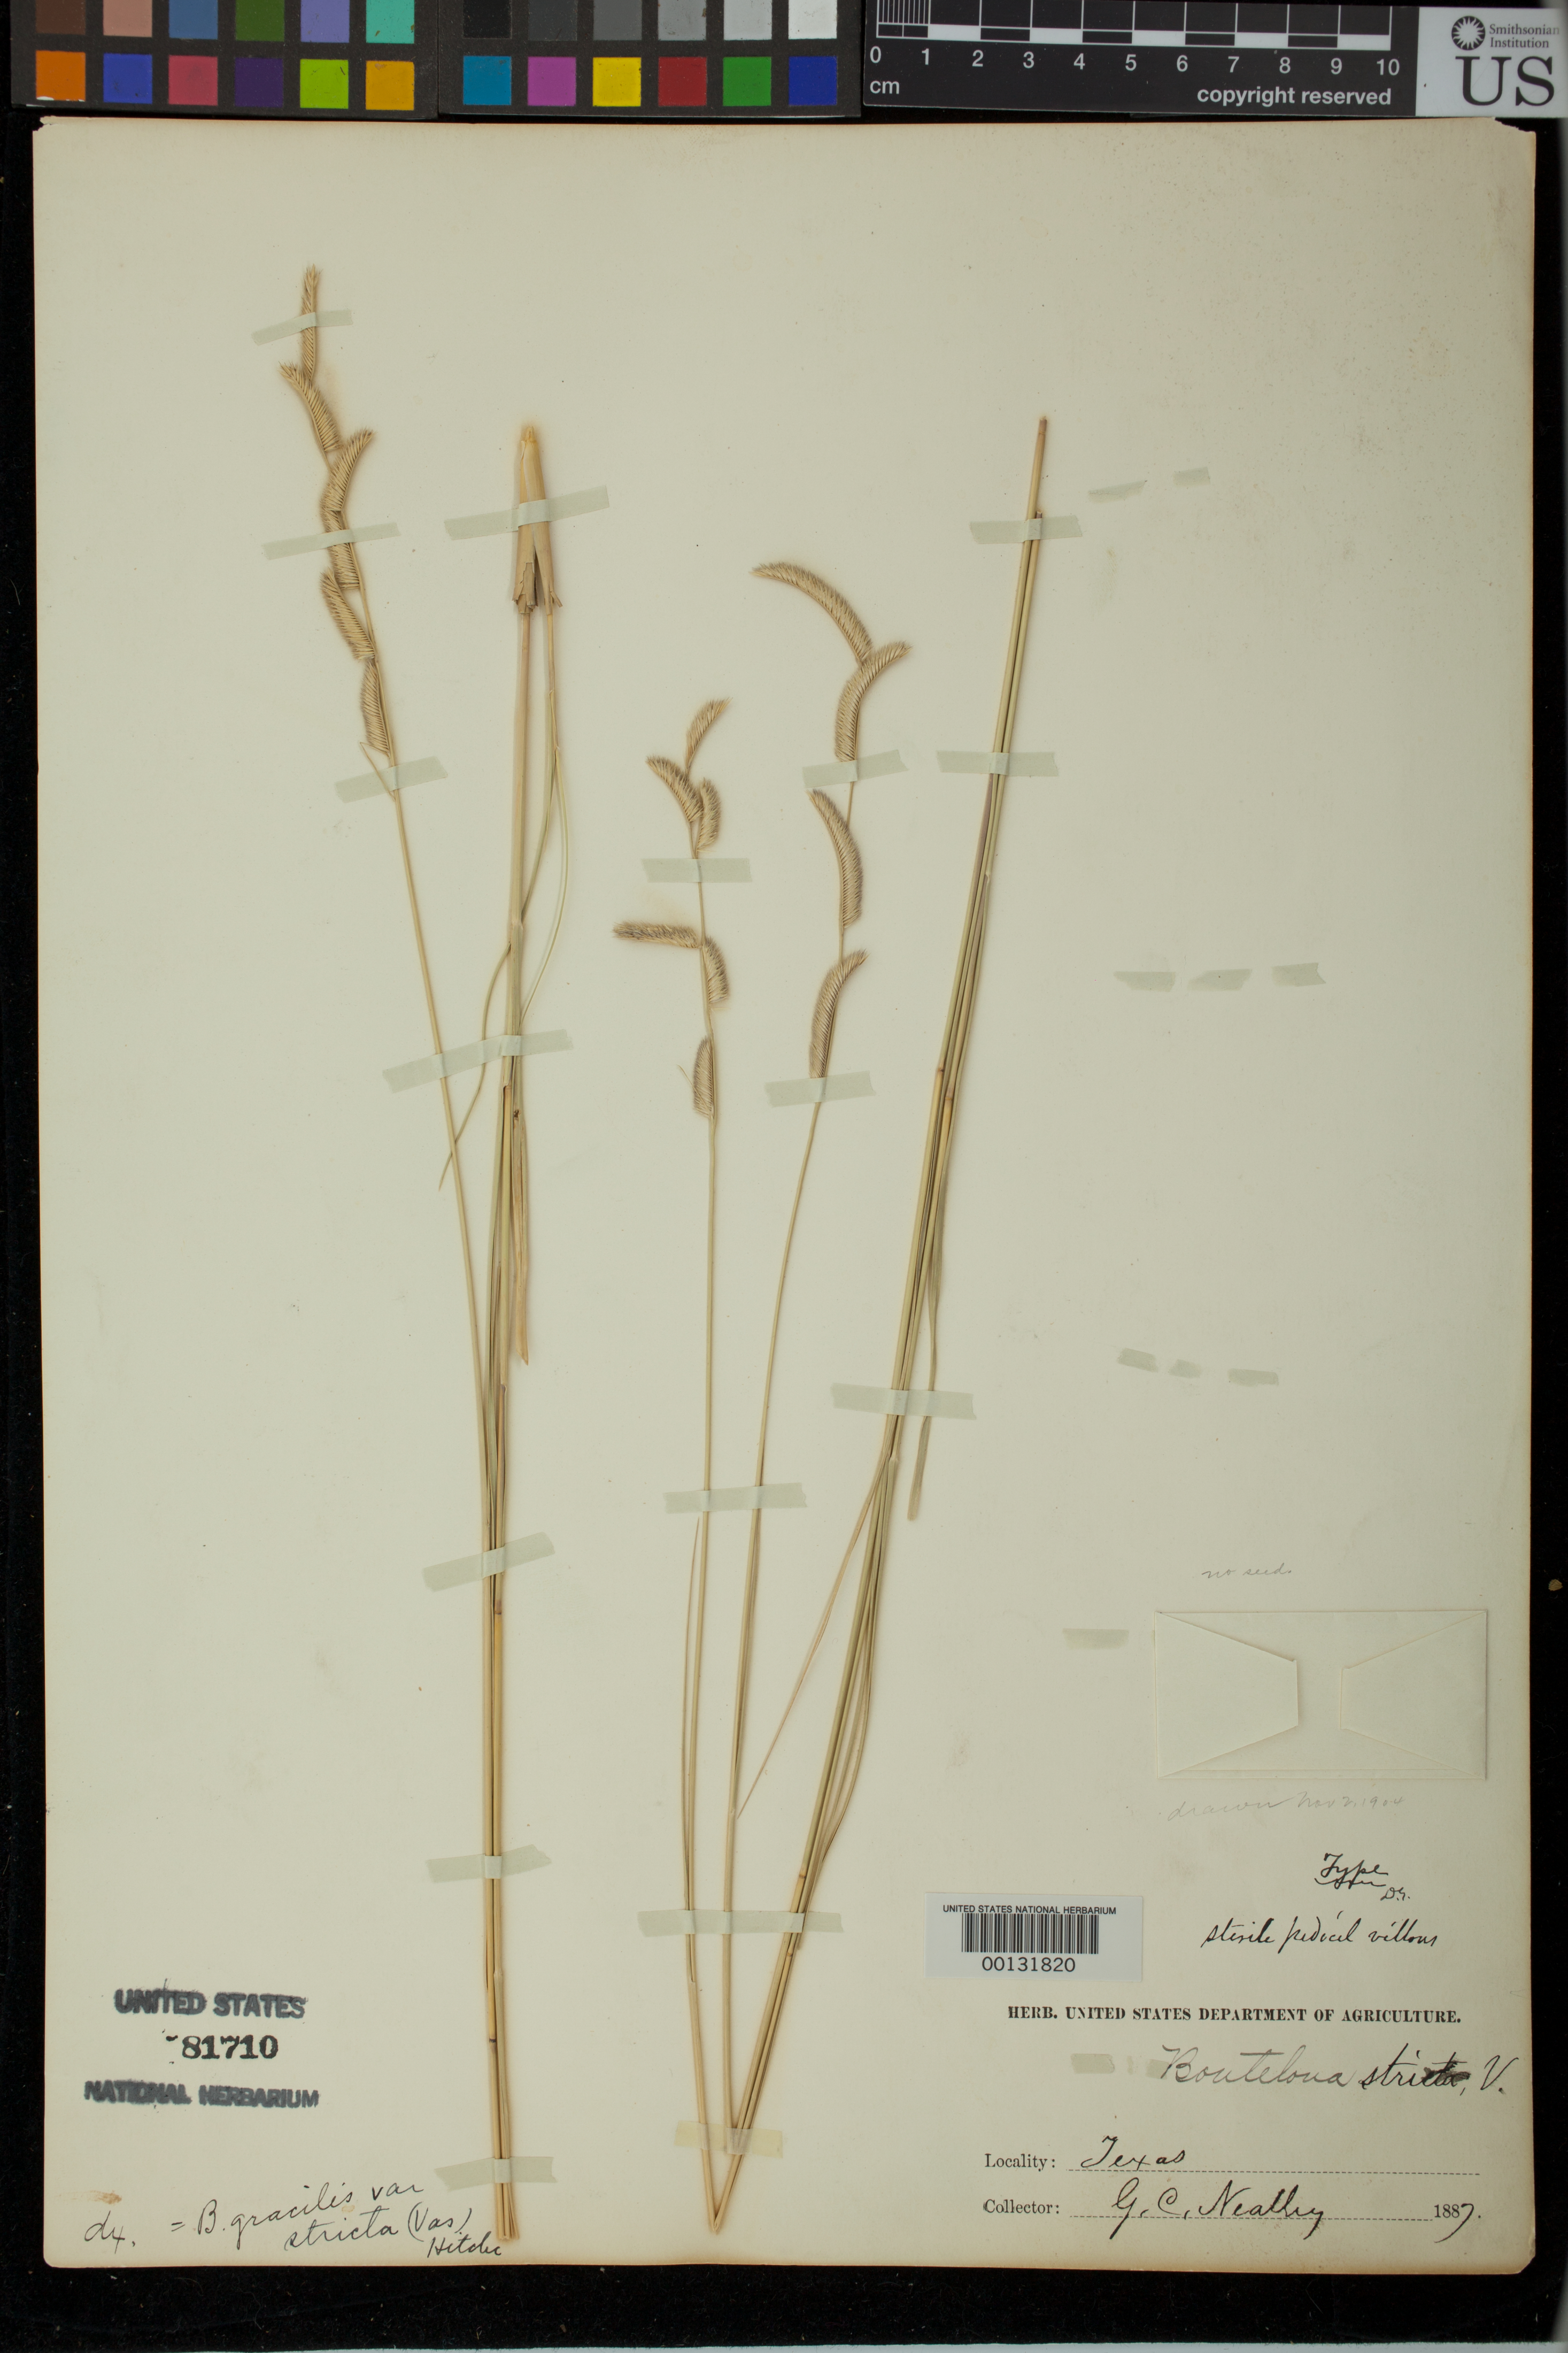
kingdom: Plantae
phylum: Tracheophyta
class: Liliopsida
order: Poales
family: Poaceae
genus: Bouteloua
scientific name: Bouteloua stricta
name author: Vasey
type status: Holotype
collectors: G. C. Nealley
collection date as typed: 1887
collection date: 1887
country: United States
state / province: Texas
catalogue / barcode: US 81710